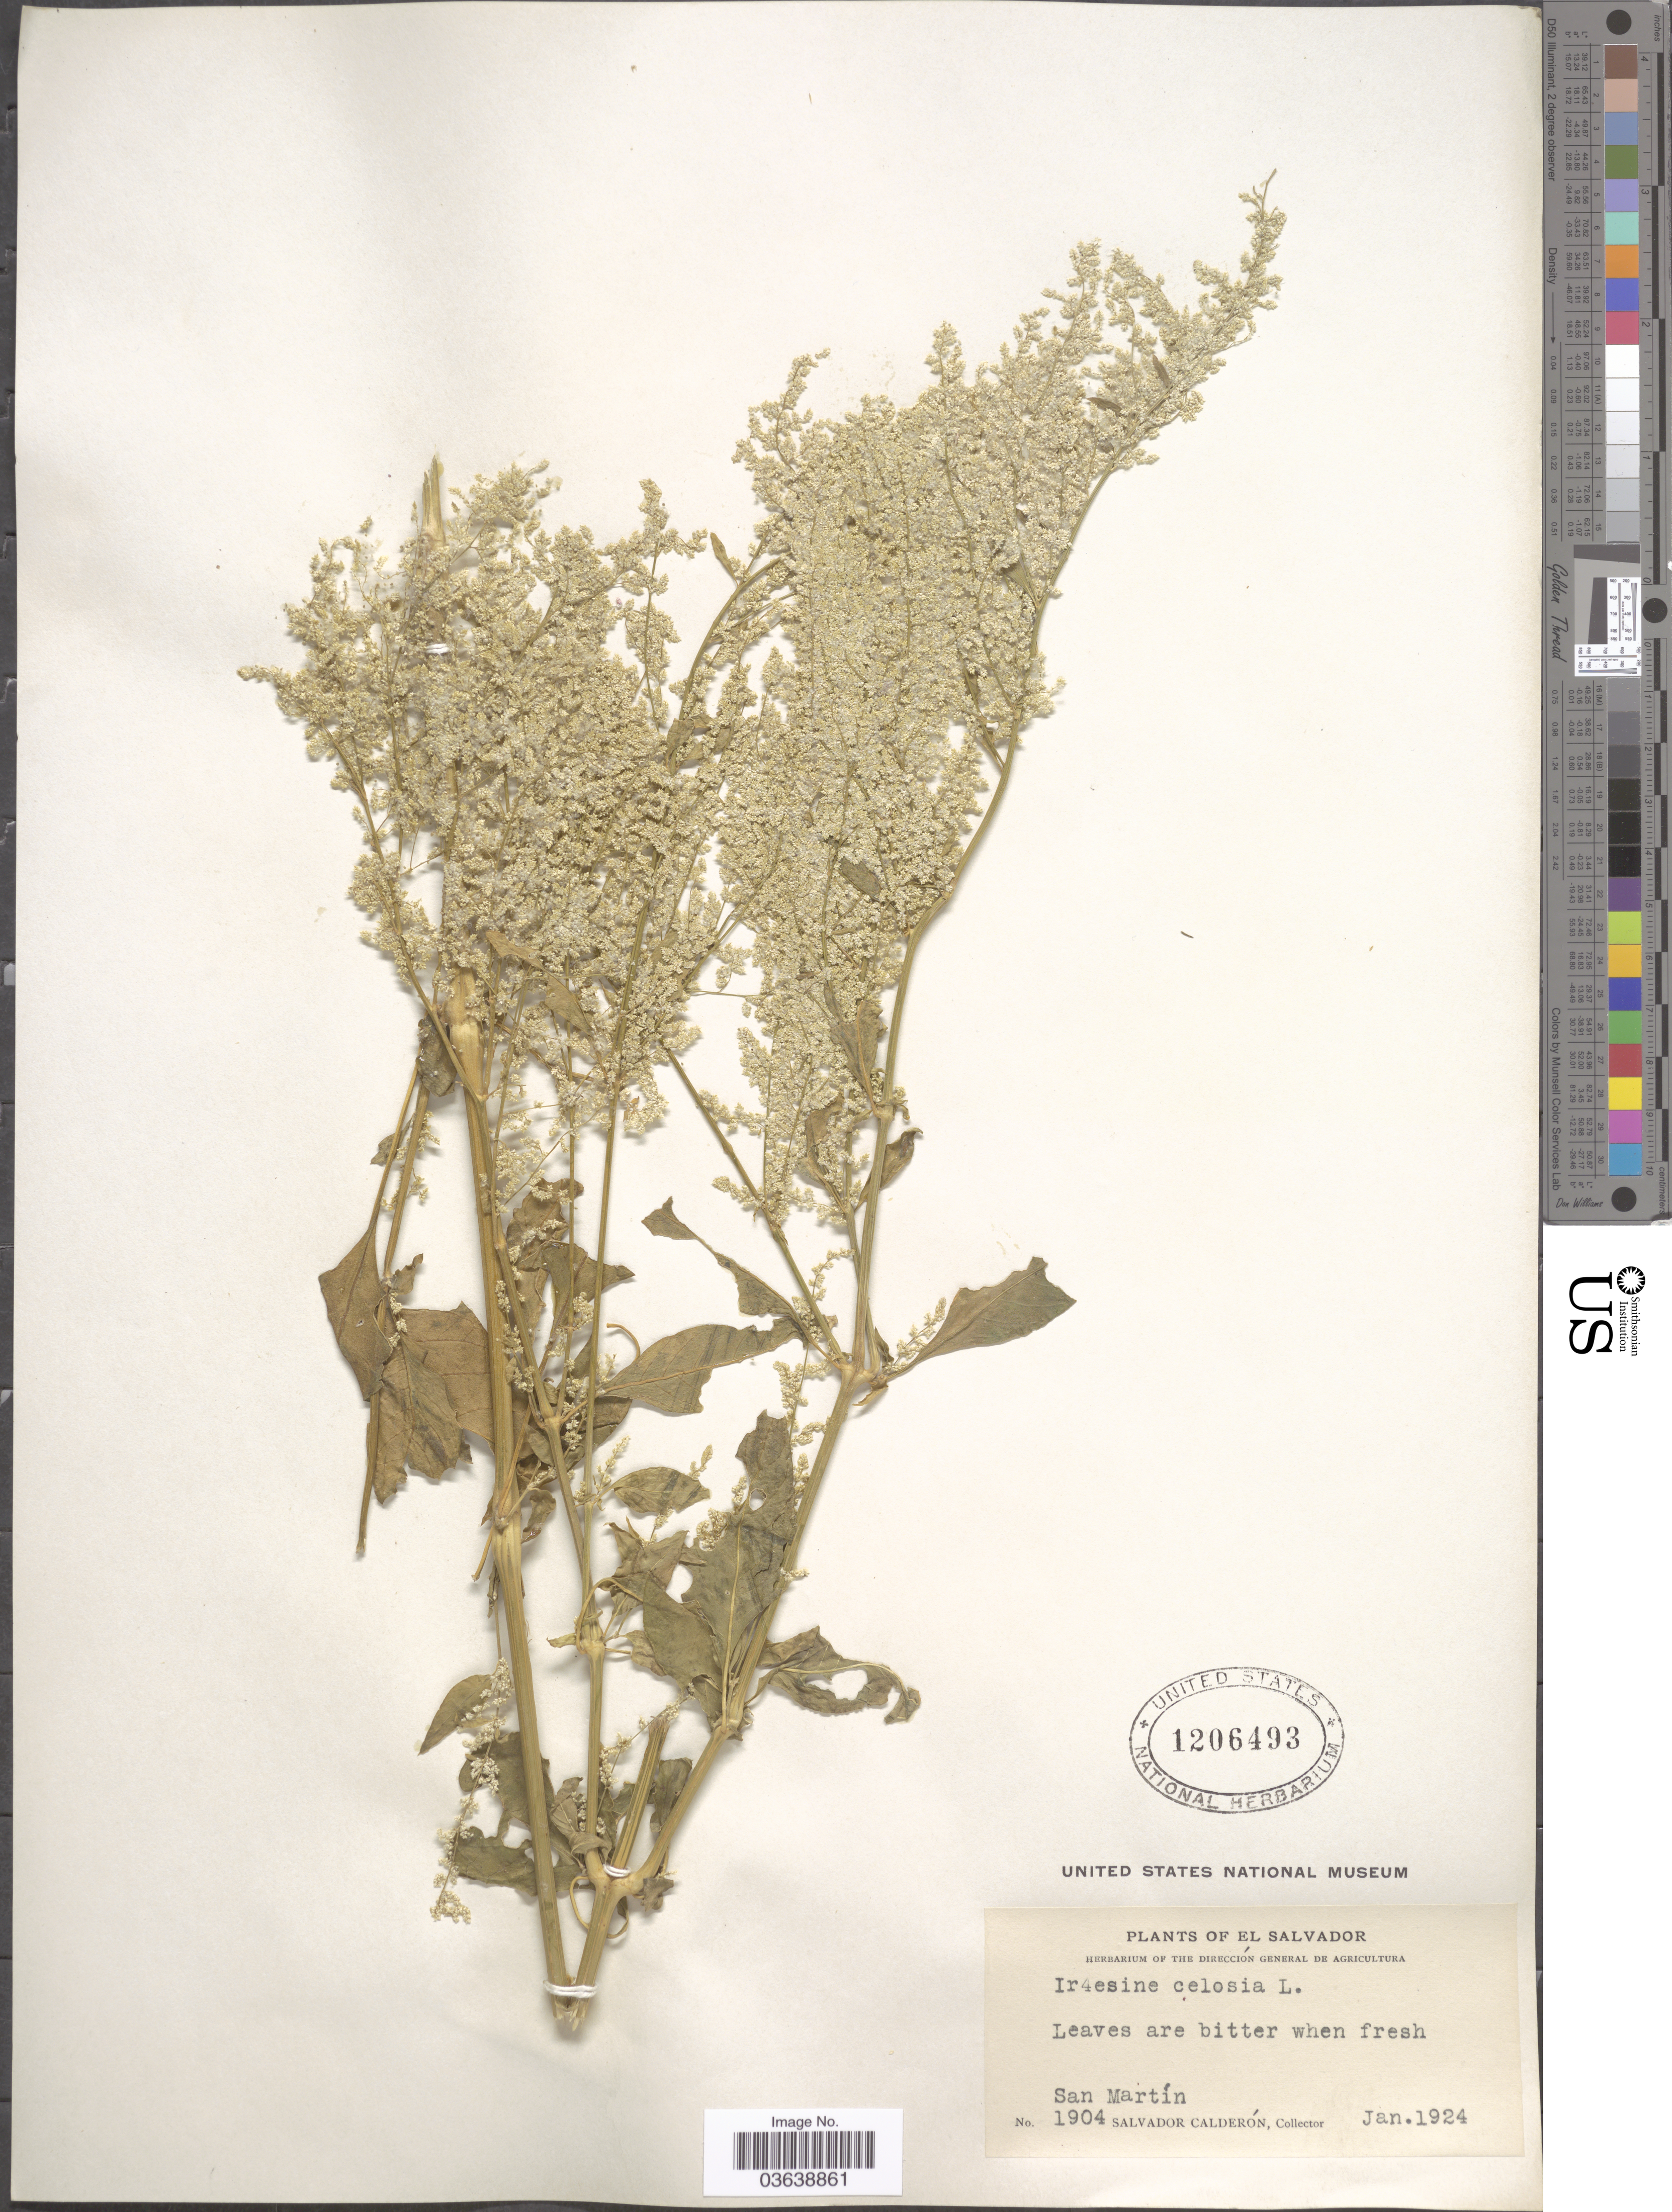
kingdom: Plantae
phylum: Tracheophyta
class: Magnoliopsida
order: Caryophyllales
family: Amaranthaceae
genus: Iresine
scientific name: Iresine diffusa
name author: Humb. & Bonpl. ex Willd.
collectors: S. Calderón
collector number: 1904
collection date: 1924-01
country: El Salvador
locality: San Martín.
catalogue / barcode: US 1206493